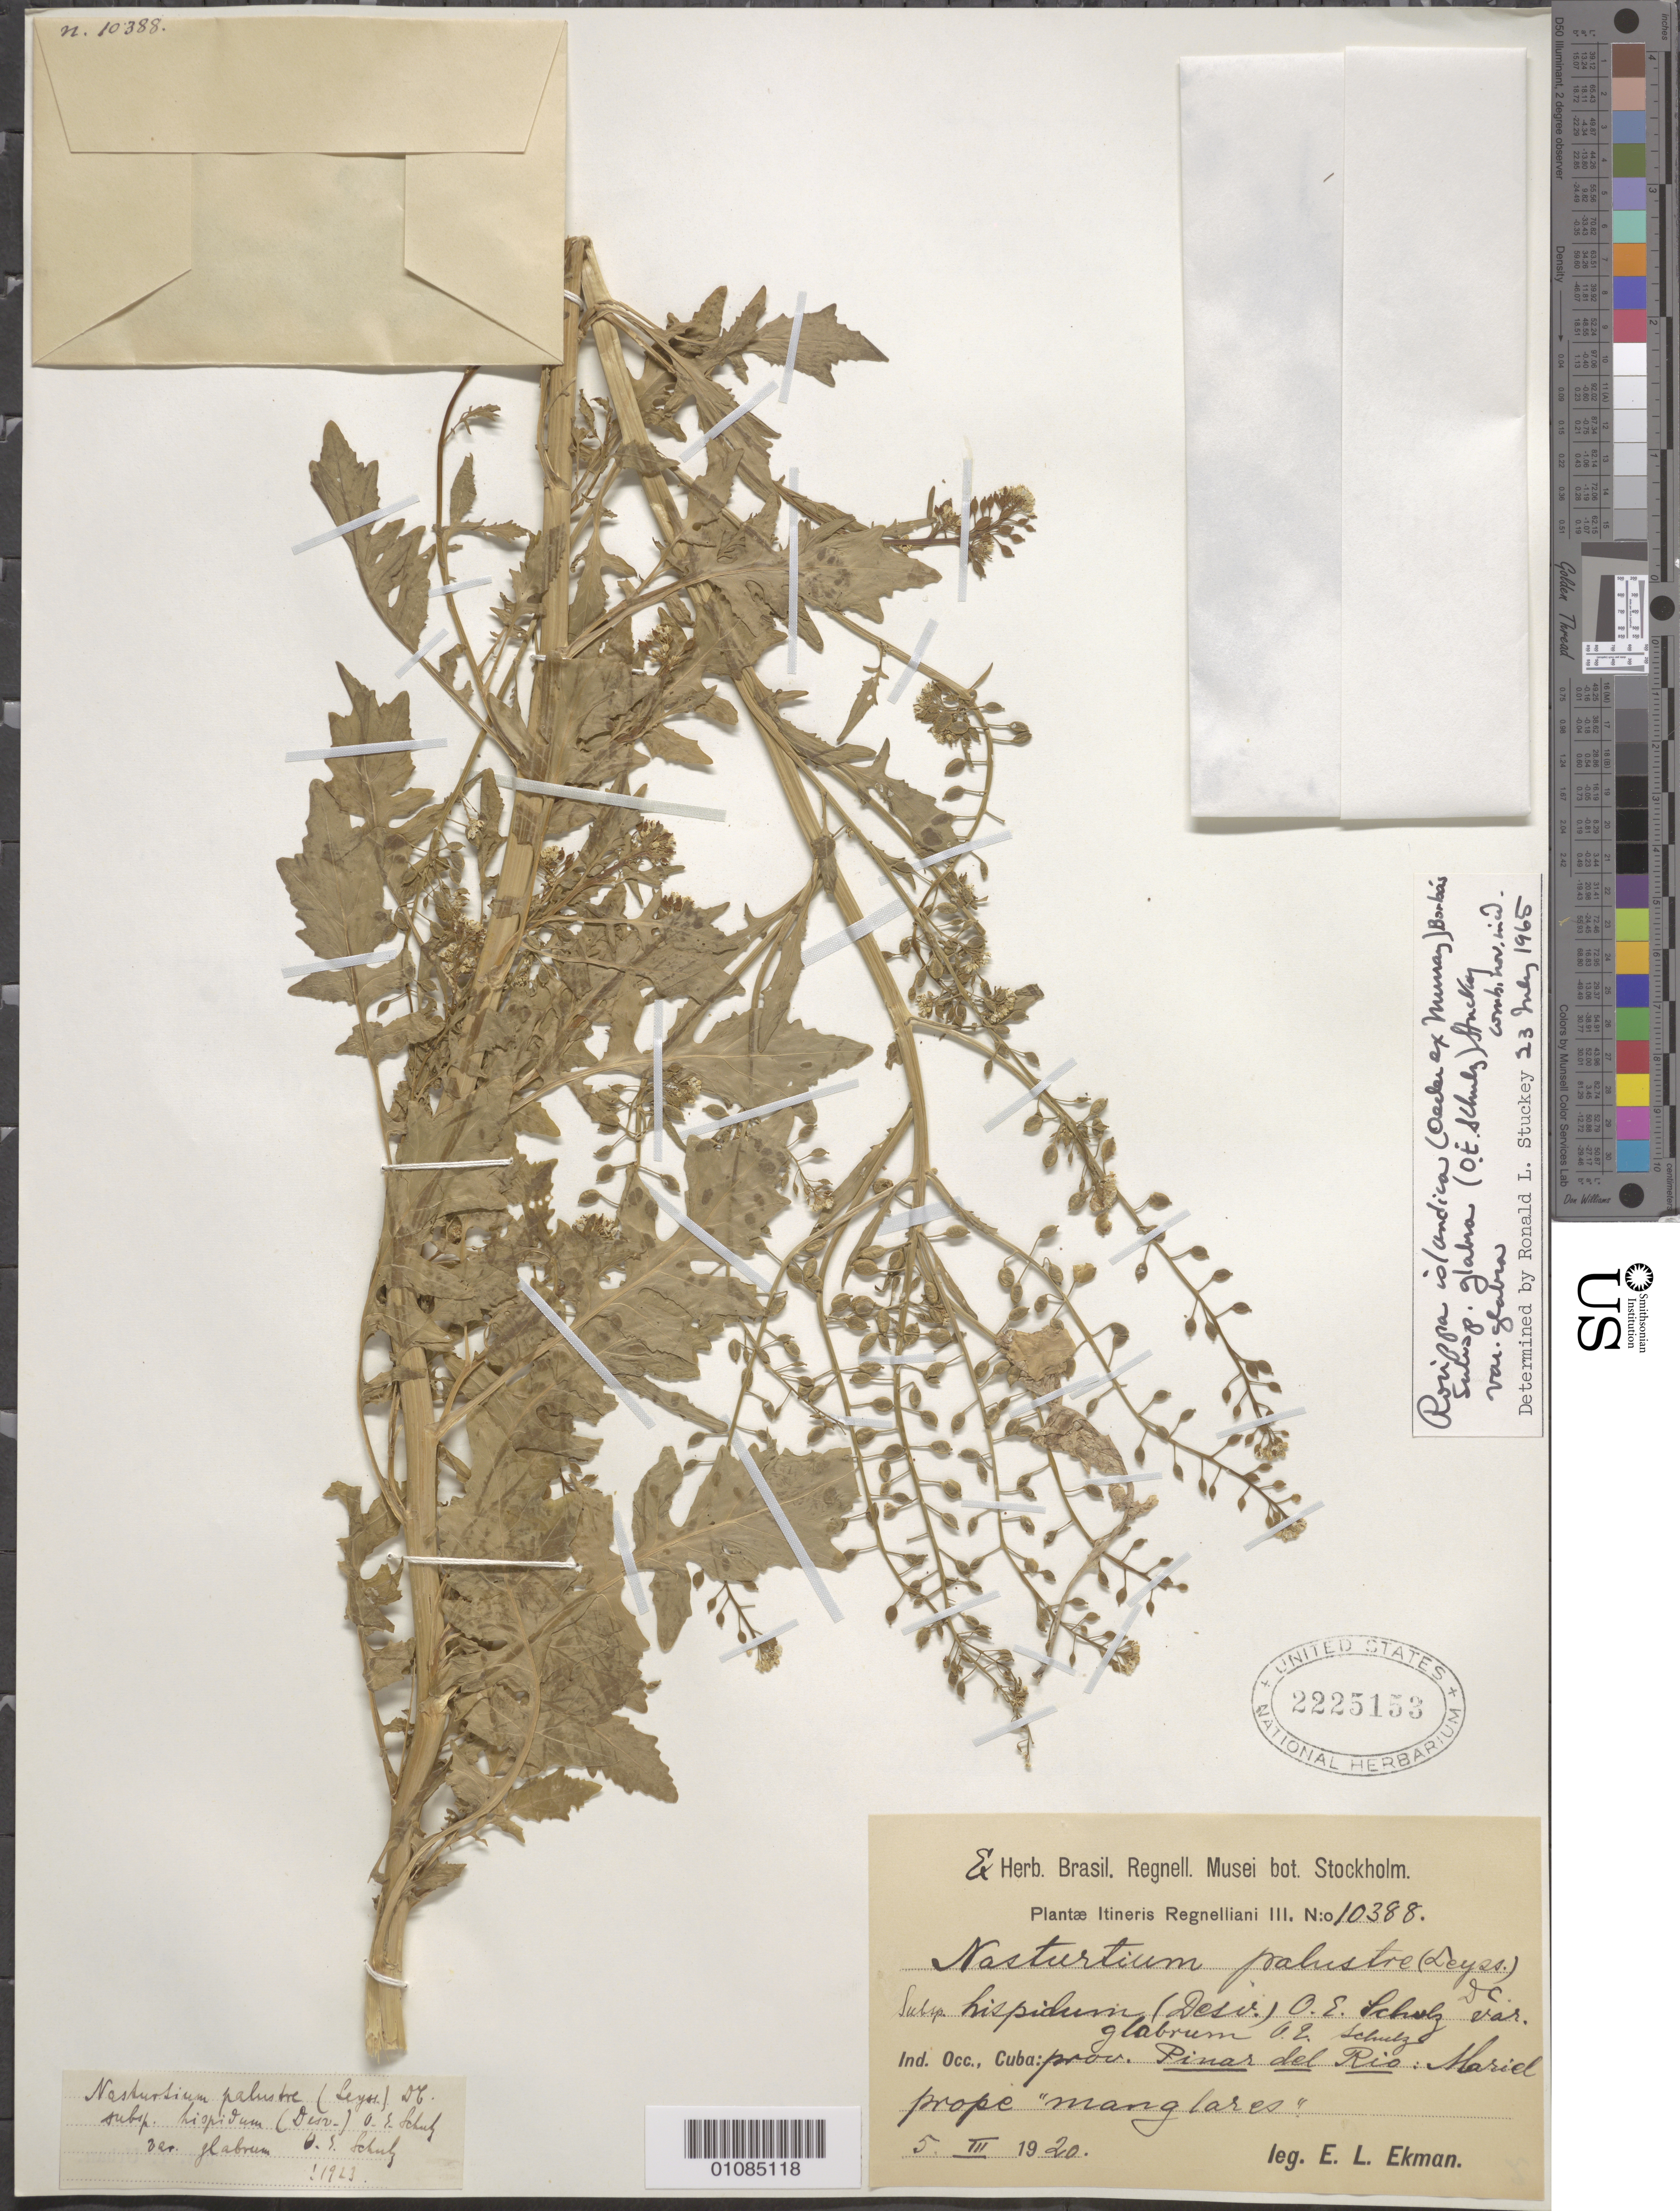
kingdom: Plantae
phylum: Tracheophyta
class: Magnoliopsida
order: Brassicales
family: Brassicaceae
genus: Rorippa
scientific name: Rorippa islandica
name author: (Oeder) Borbás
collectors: E. L. Ekman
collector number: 10388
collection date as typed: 05 Mar 1920 or 03 May 1920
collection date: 1920-03-05 or 1920-05-03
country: Cuba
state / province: Pinar del Rio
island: Cuba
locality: Pinar del Rio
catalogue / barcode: US 2225153